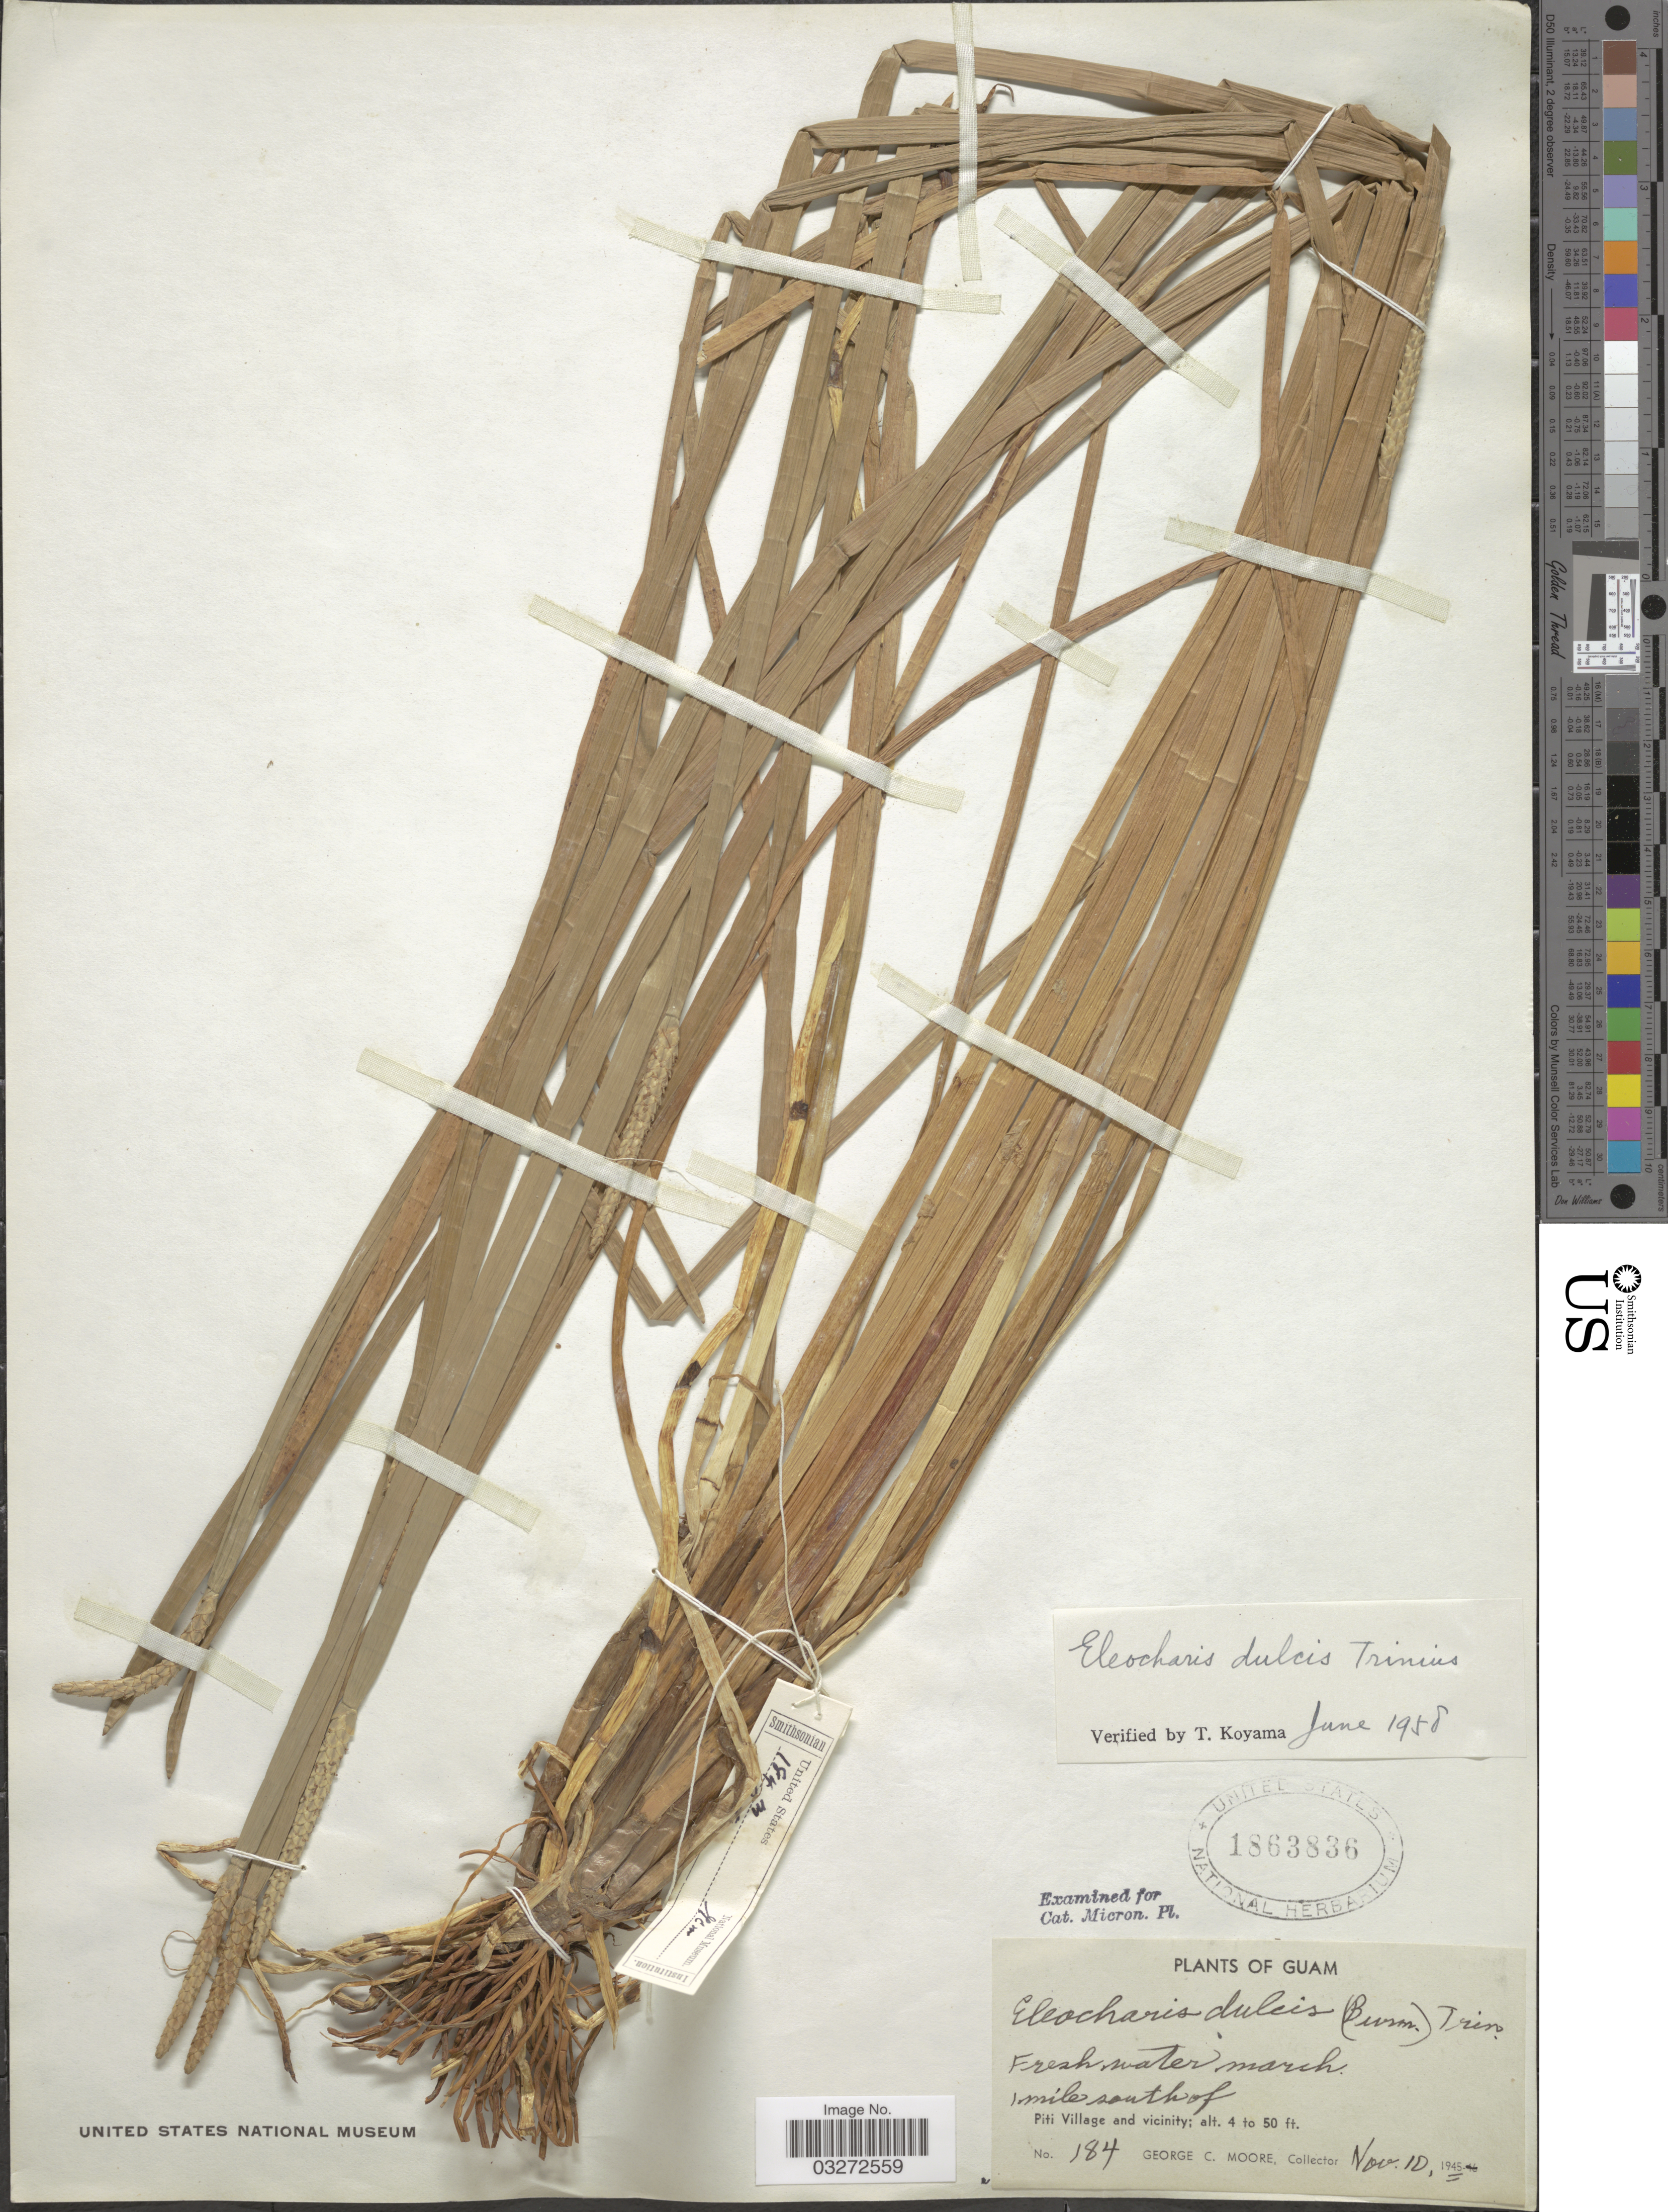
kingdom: Plantae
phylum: Tracheophyta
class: Liliopsida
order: Poales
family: Cyperaceae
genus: Eleocharis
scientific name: Eleocharis dulcis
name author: (Burm. f.) Trin. ex Hensch.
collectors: G. C. Moore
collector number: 184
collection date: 1945-11-10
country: Guam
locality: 1 mile south of Piti Village and vicinity.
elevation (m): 1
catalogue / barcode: US 1863836